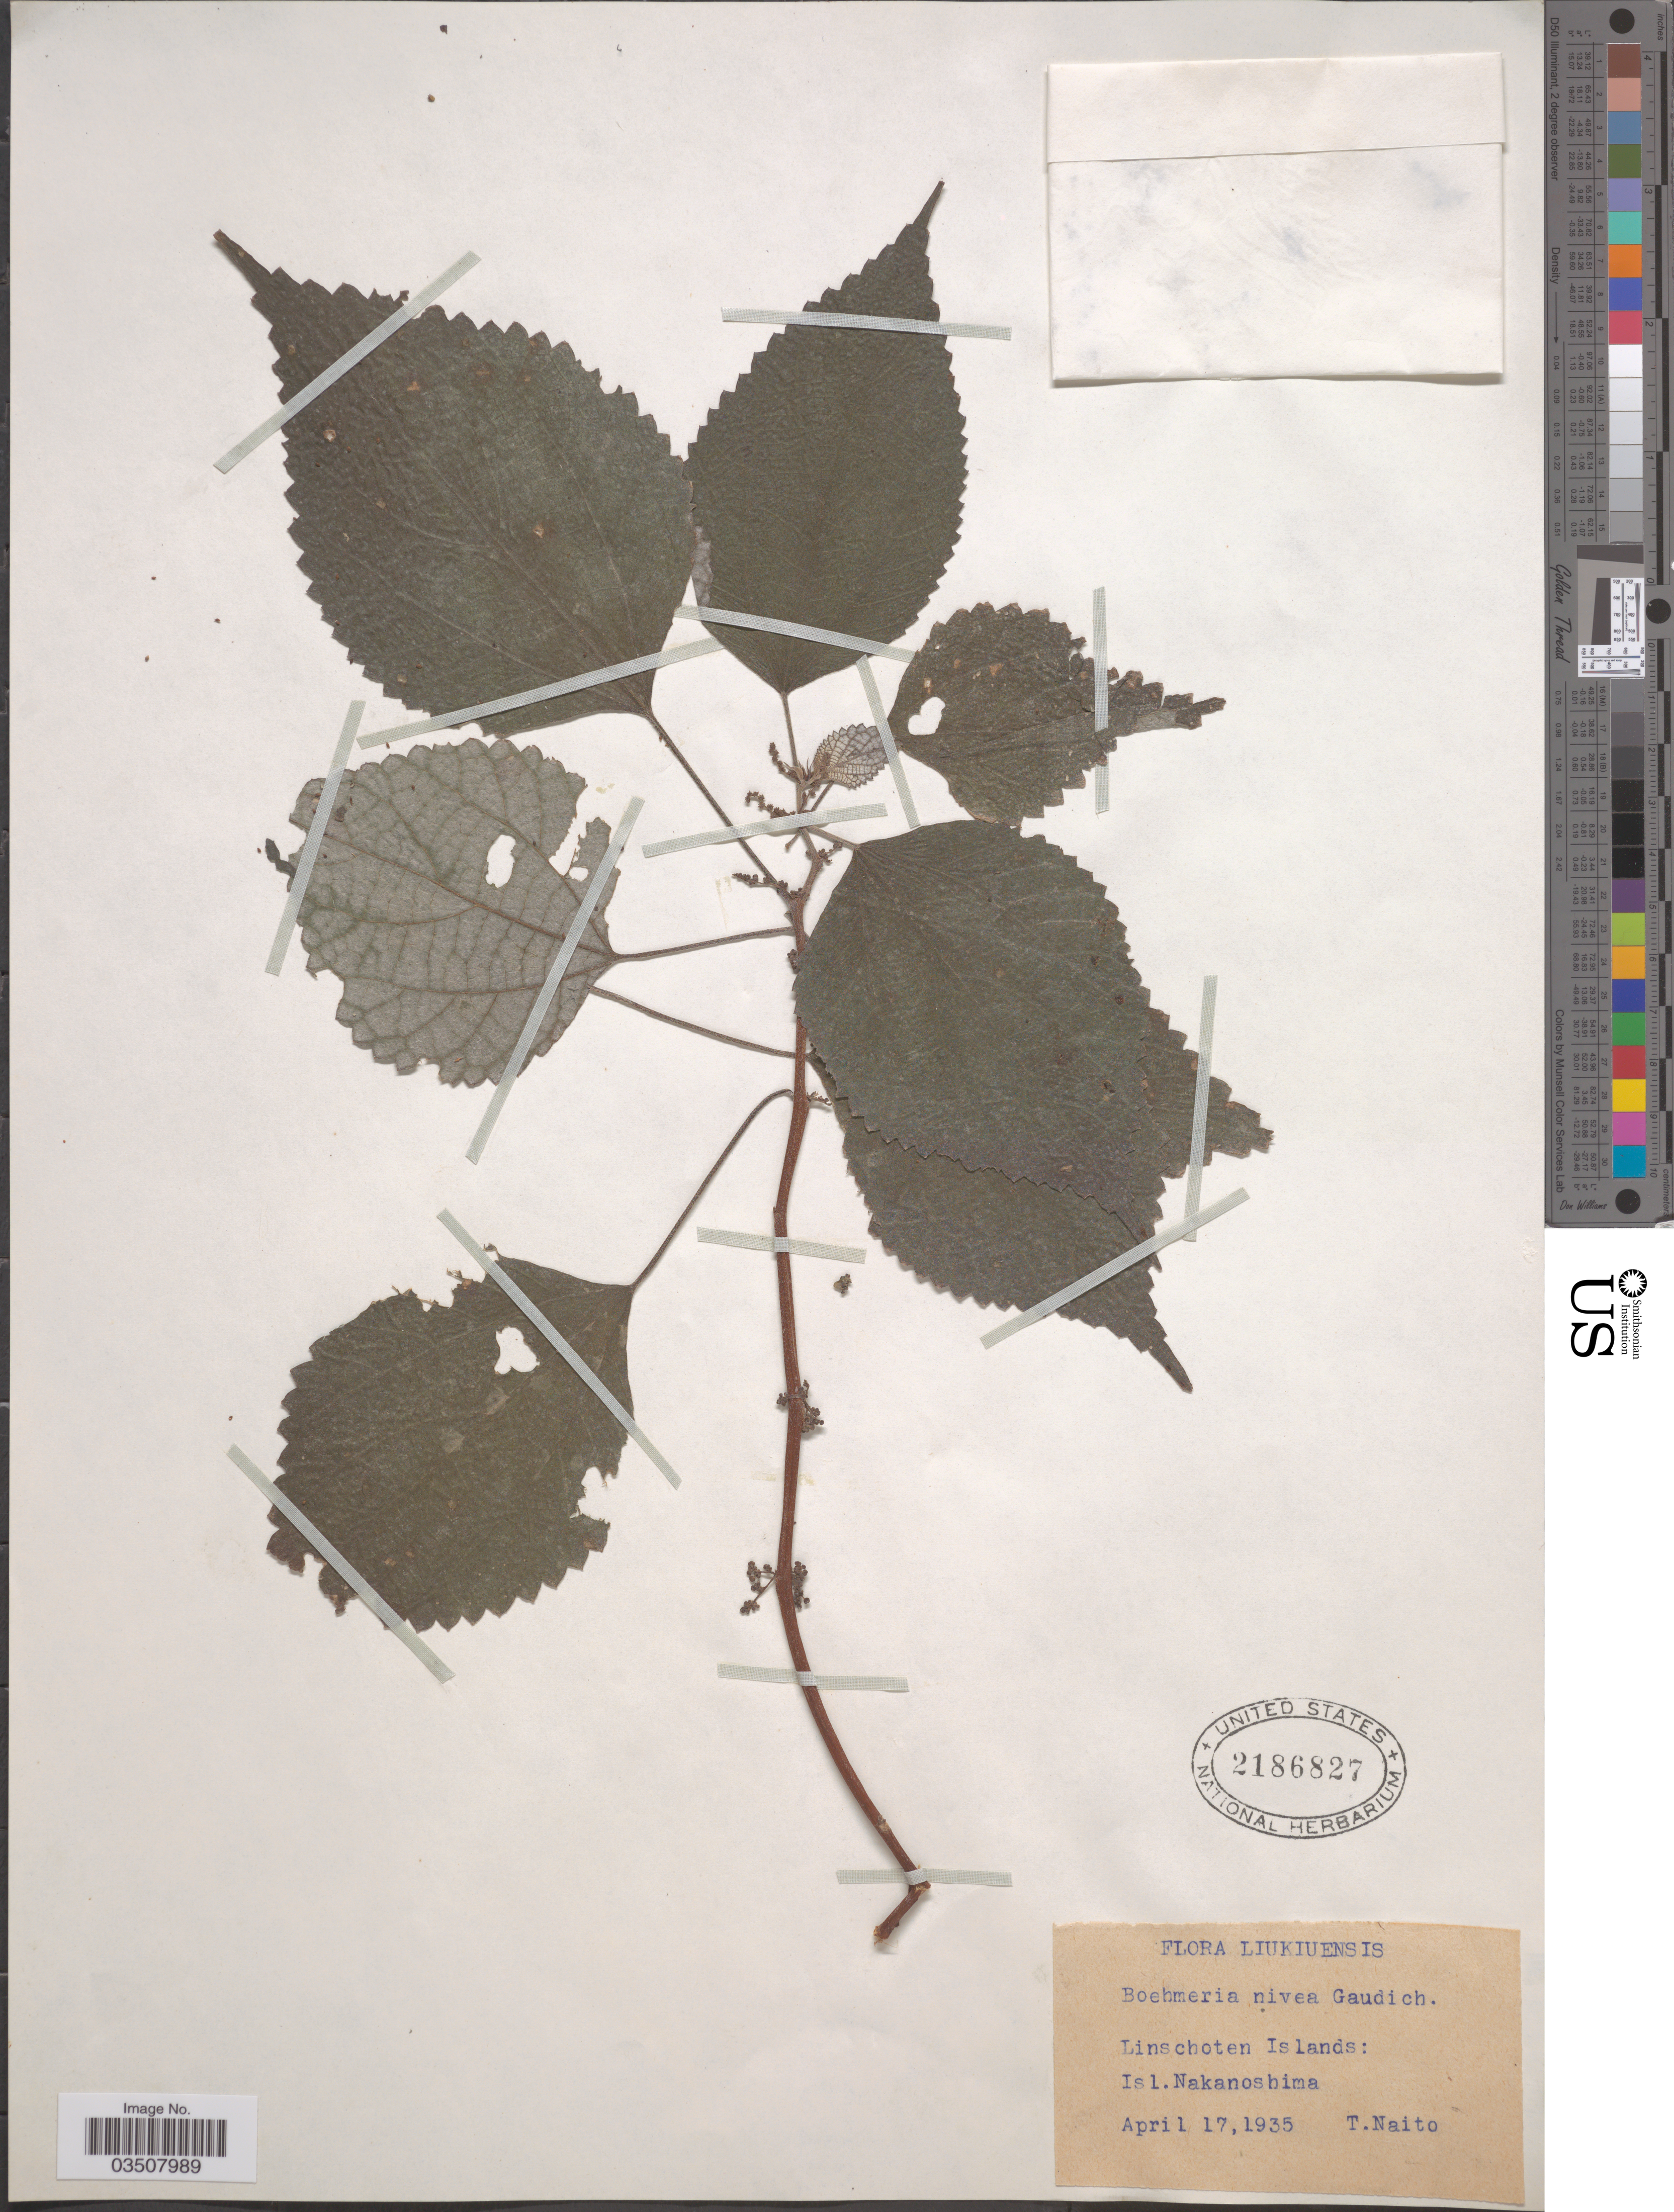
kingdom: Plantae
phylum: Tracheophyta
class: Magnoliopsida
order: Rosales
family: Urticaceae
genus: Boehmeria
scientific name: Boehmeria nivea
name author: (L.) Gaudich.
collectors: T. Naito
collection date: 1935-04-17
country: Japan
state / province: Okinawa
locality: Liukiuensis. Linschoten Islands: Isl. Nakanoshima.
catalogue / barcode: US 2186827